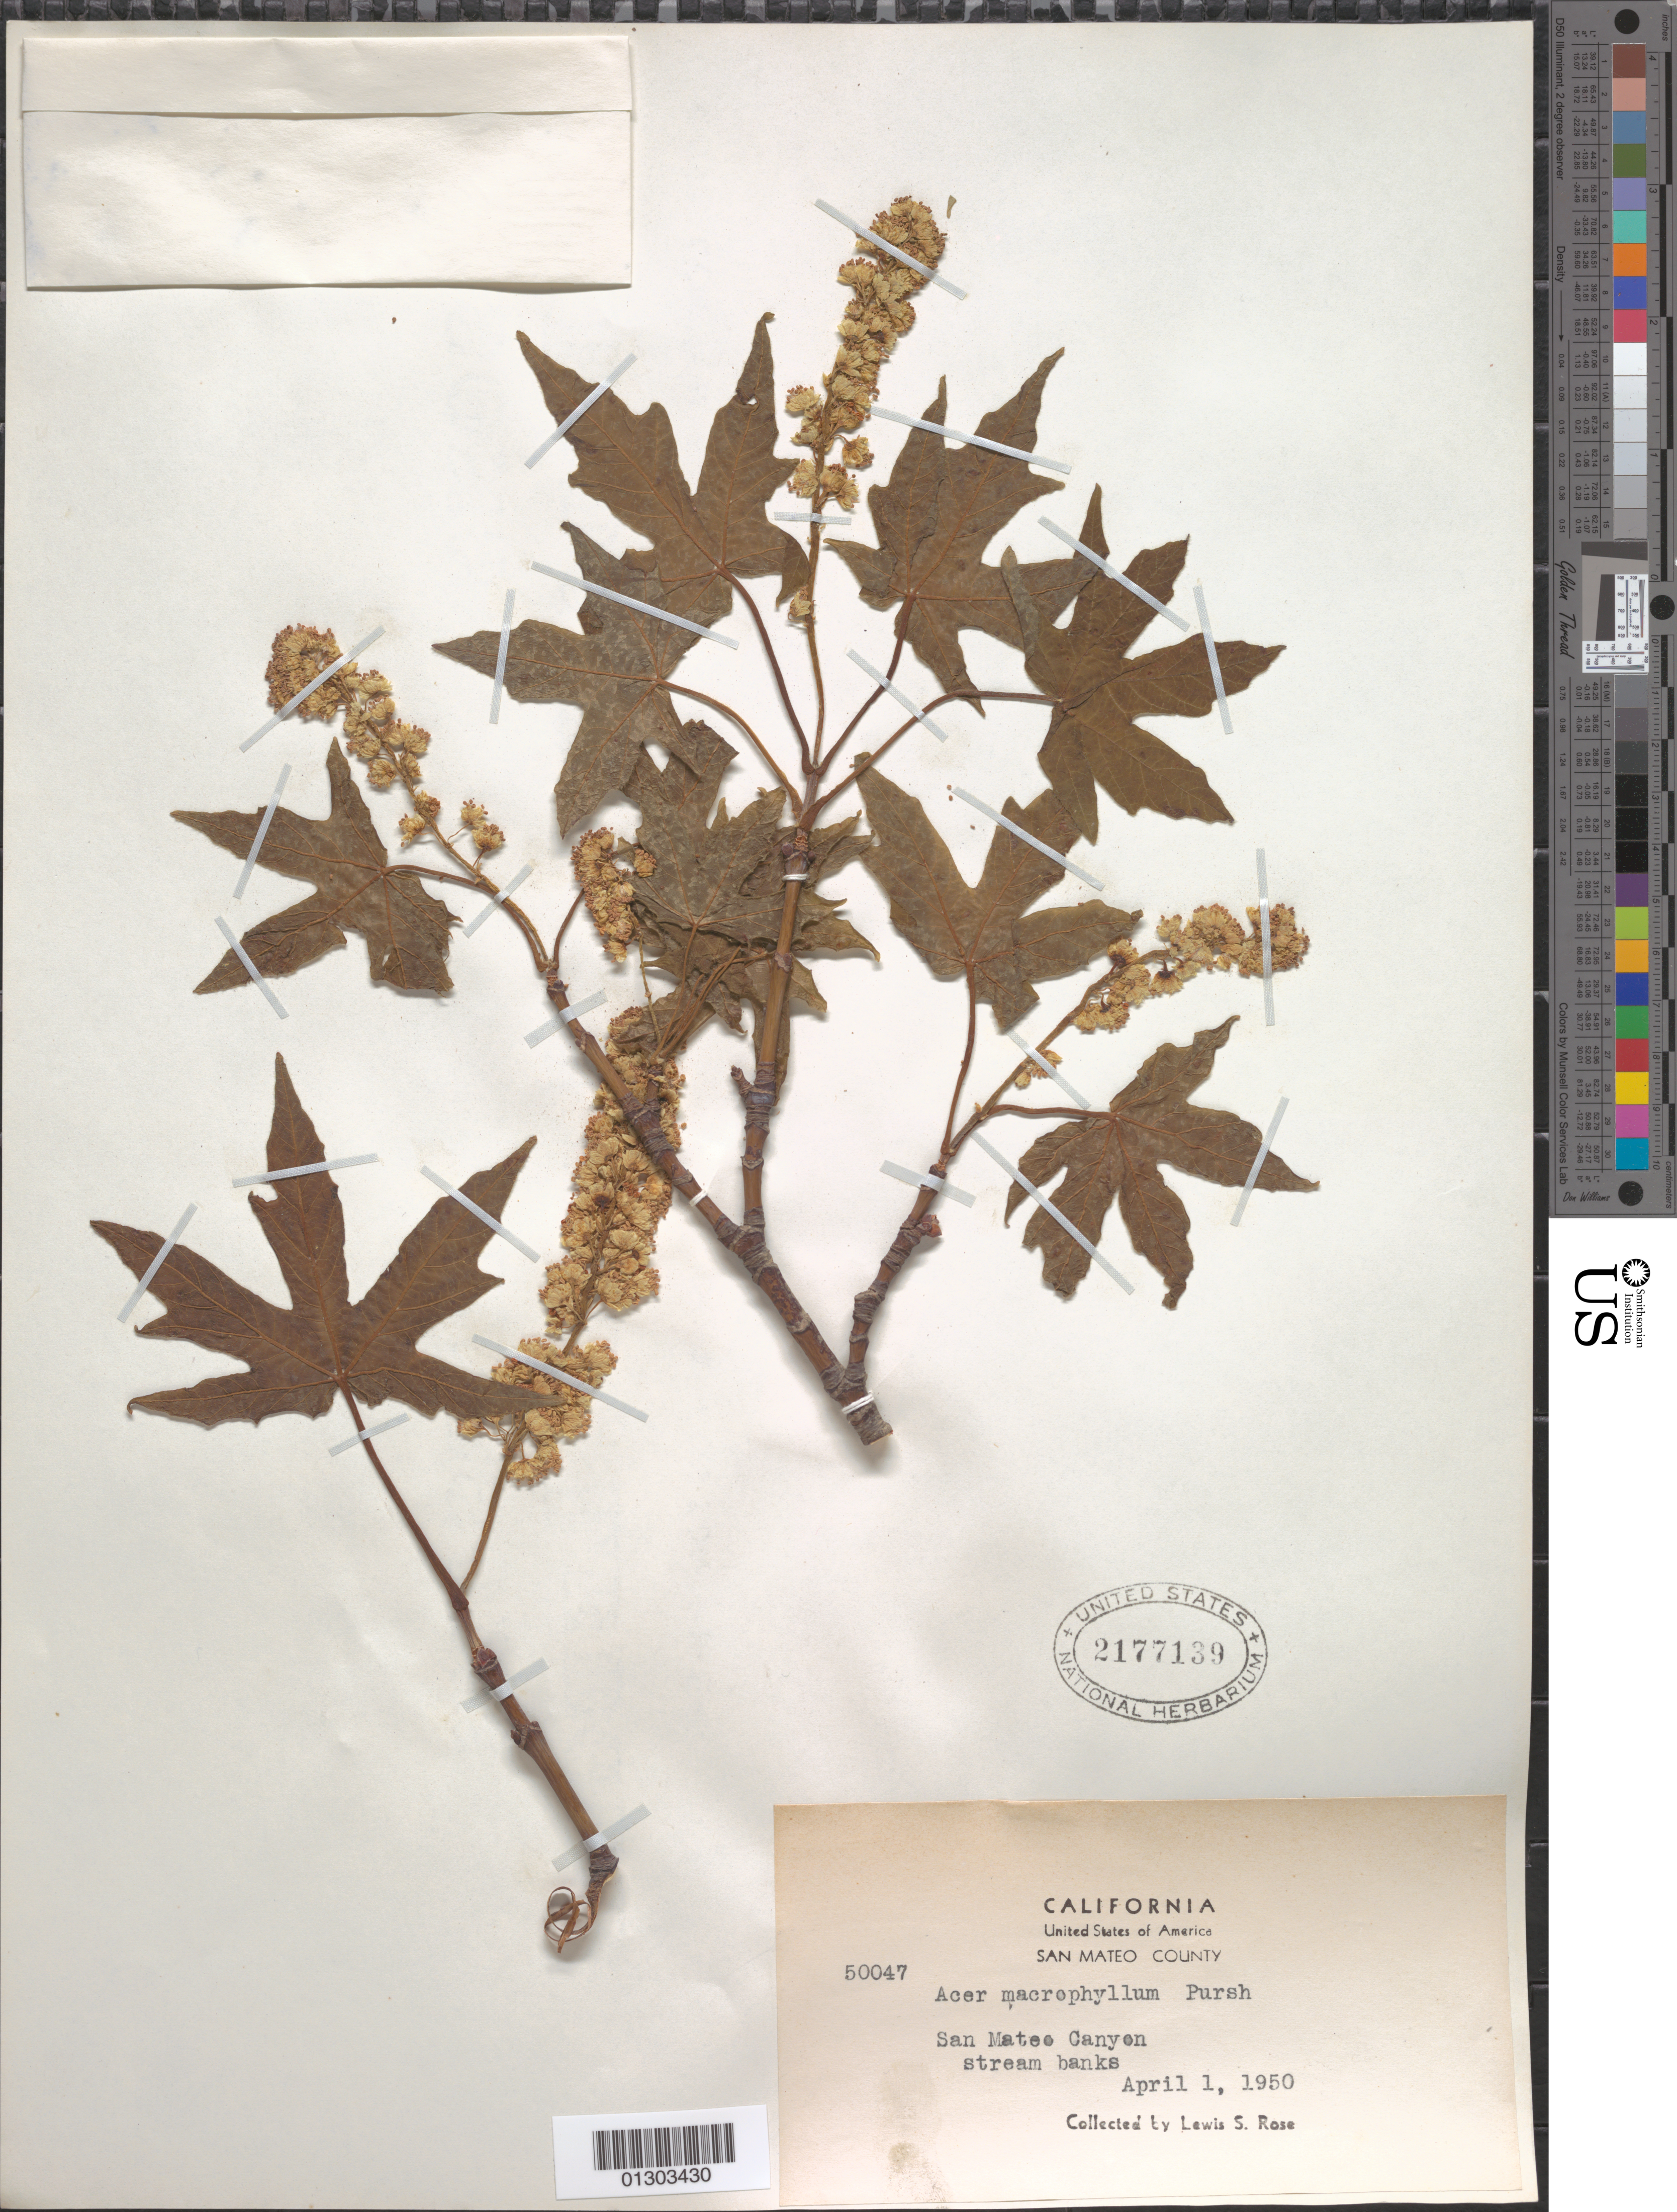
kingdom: Plantae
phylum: Tracheophyta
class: Magnoliopsida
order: Sapindales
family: Sapindaceae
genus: Acer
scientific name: Acer macrophyllum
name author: Pursh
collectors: L. S. Rose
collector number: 50047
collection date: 1950-04-01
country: United States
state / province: California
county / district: San Mateo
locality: San Mateo County, San Mateo Canyon.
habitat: Stream banks.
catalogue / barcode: US 2177139